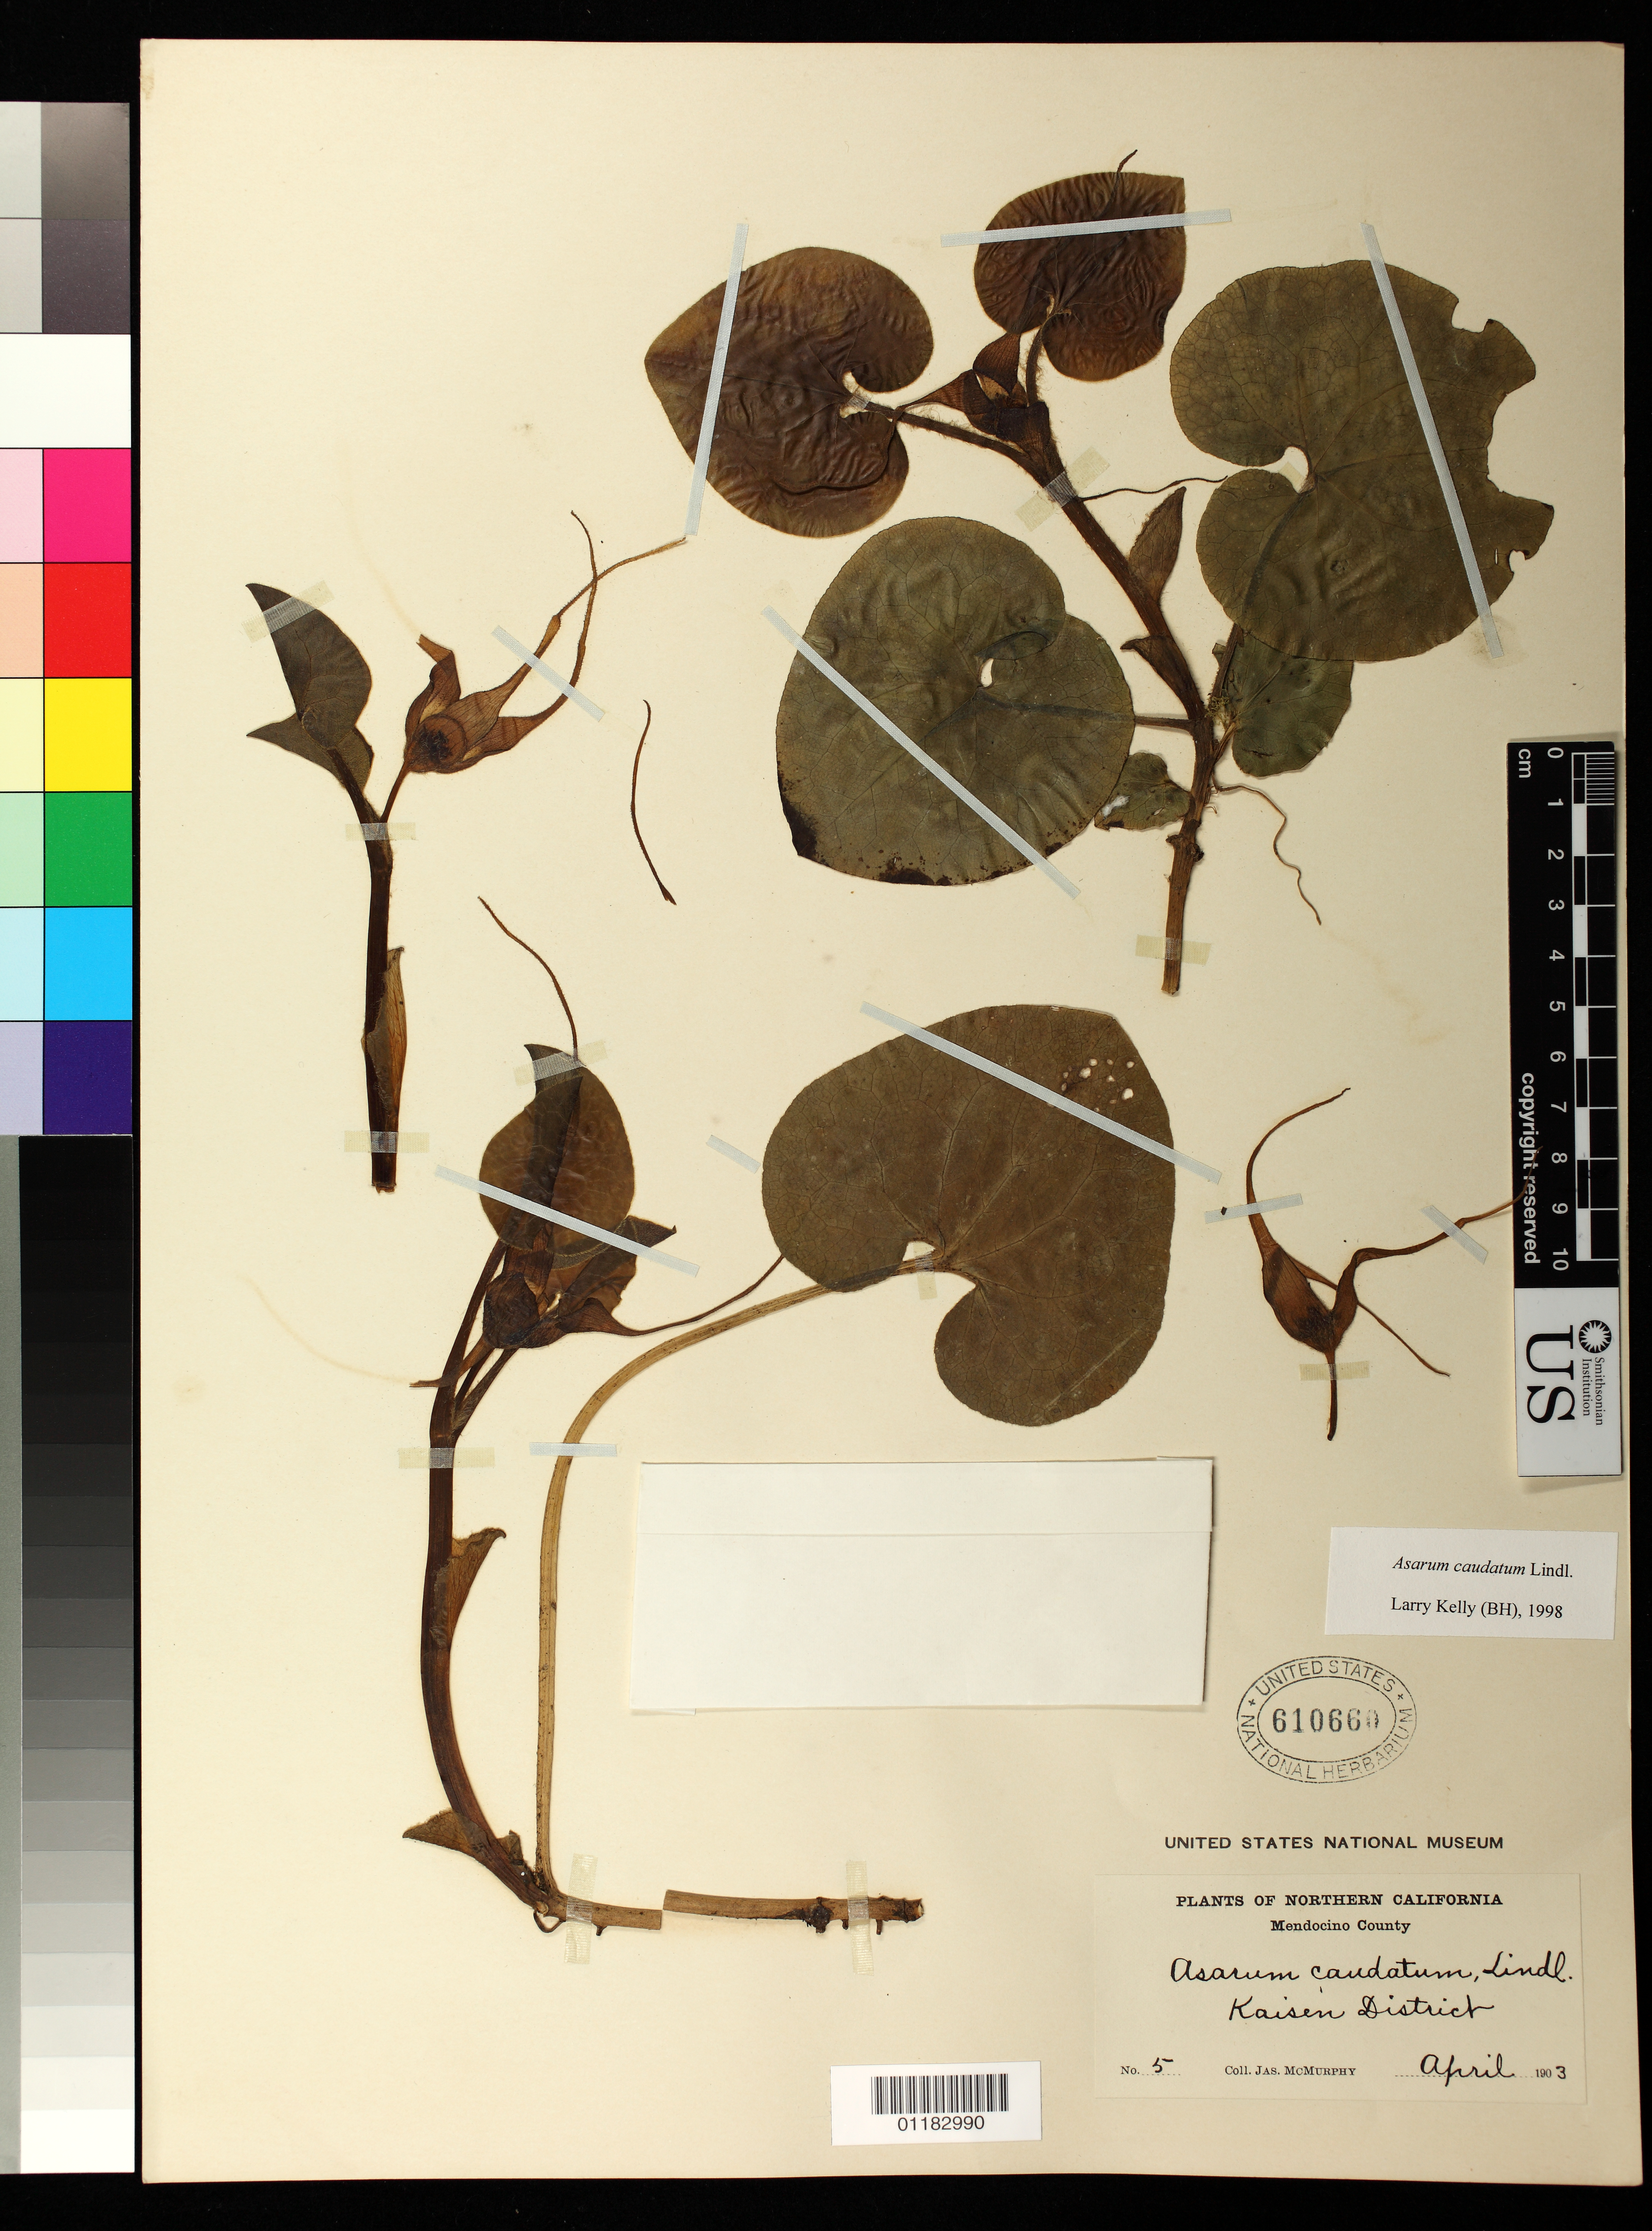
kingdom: Plantae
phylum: Tracheophyta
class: Magnoliopsida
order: Piperales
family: Aristolochiaceae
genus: Asarum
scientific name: Asarum caudatum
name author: Lindl.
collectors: J. McMurphy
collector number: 5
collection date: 1903-04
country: United States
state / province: California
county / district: Mendocino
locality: Mendocino County: Kaisen District.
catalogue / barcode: US 610660